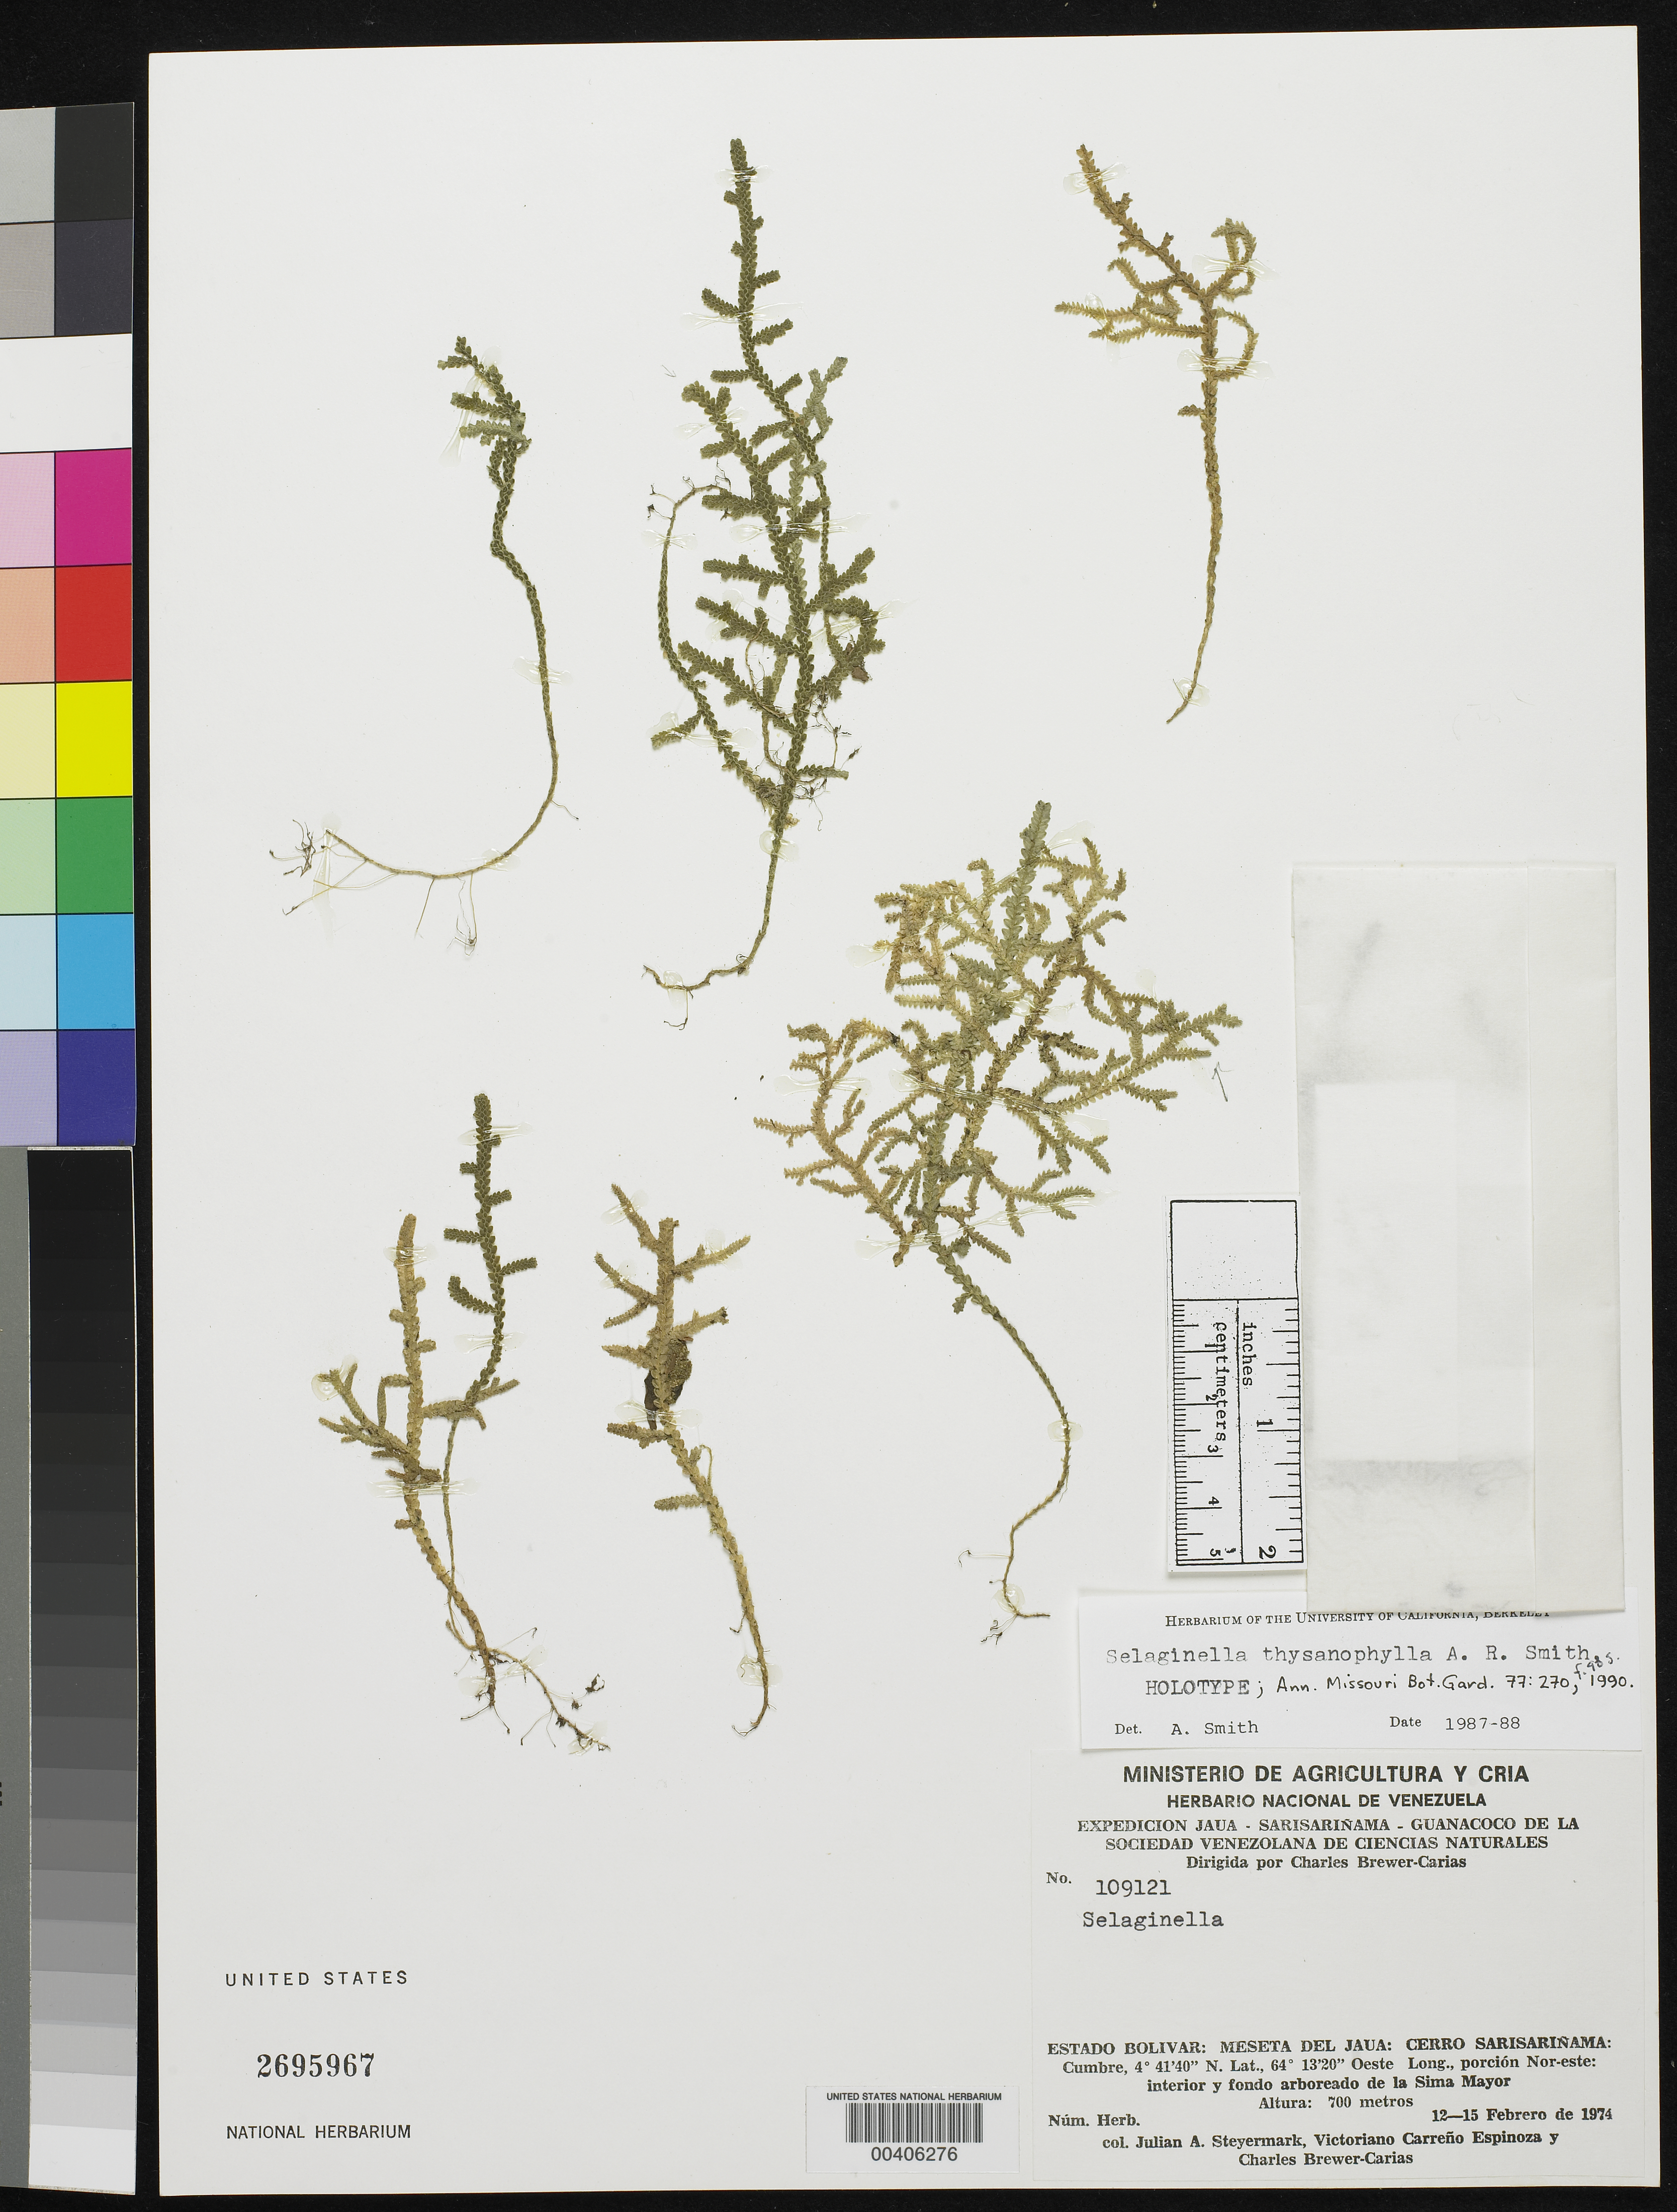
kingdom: Plantae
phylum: Tracheophyta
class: Lycopodiopsida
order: Selaginellales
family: Selaginellaceae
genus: Selaginella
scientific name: Selaginella thysanophylla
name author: A.R. Sm.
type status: Holotype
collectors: J. Steyermark, V. Carreño E. & C. Brewer-Carias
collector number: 109121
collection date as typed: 12 Feb 1974 to 15 Feb 1974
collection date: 1974-02-12/1974-02-15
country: Venezuela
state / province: Bolivar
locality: Meseta del Jaua, Cerro Sarisarinama, porcion NE, interior y fondo arboreado de la sima mayor. [Meseta del Jaua, Cerro Sarisarinama, NE portion, interior and wooded (?) bottom of the largest chasm.]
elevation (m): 700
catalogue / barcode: US 2695967